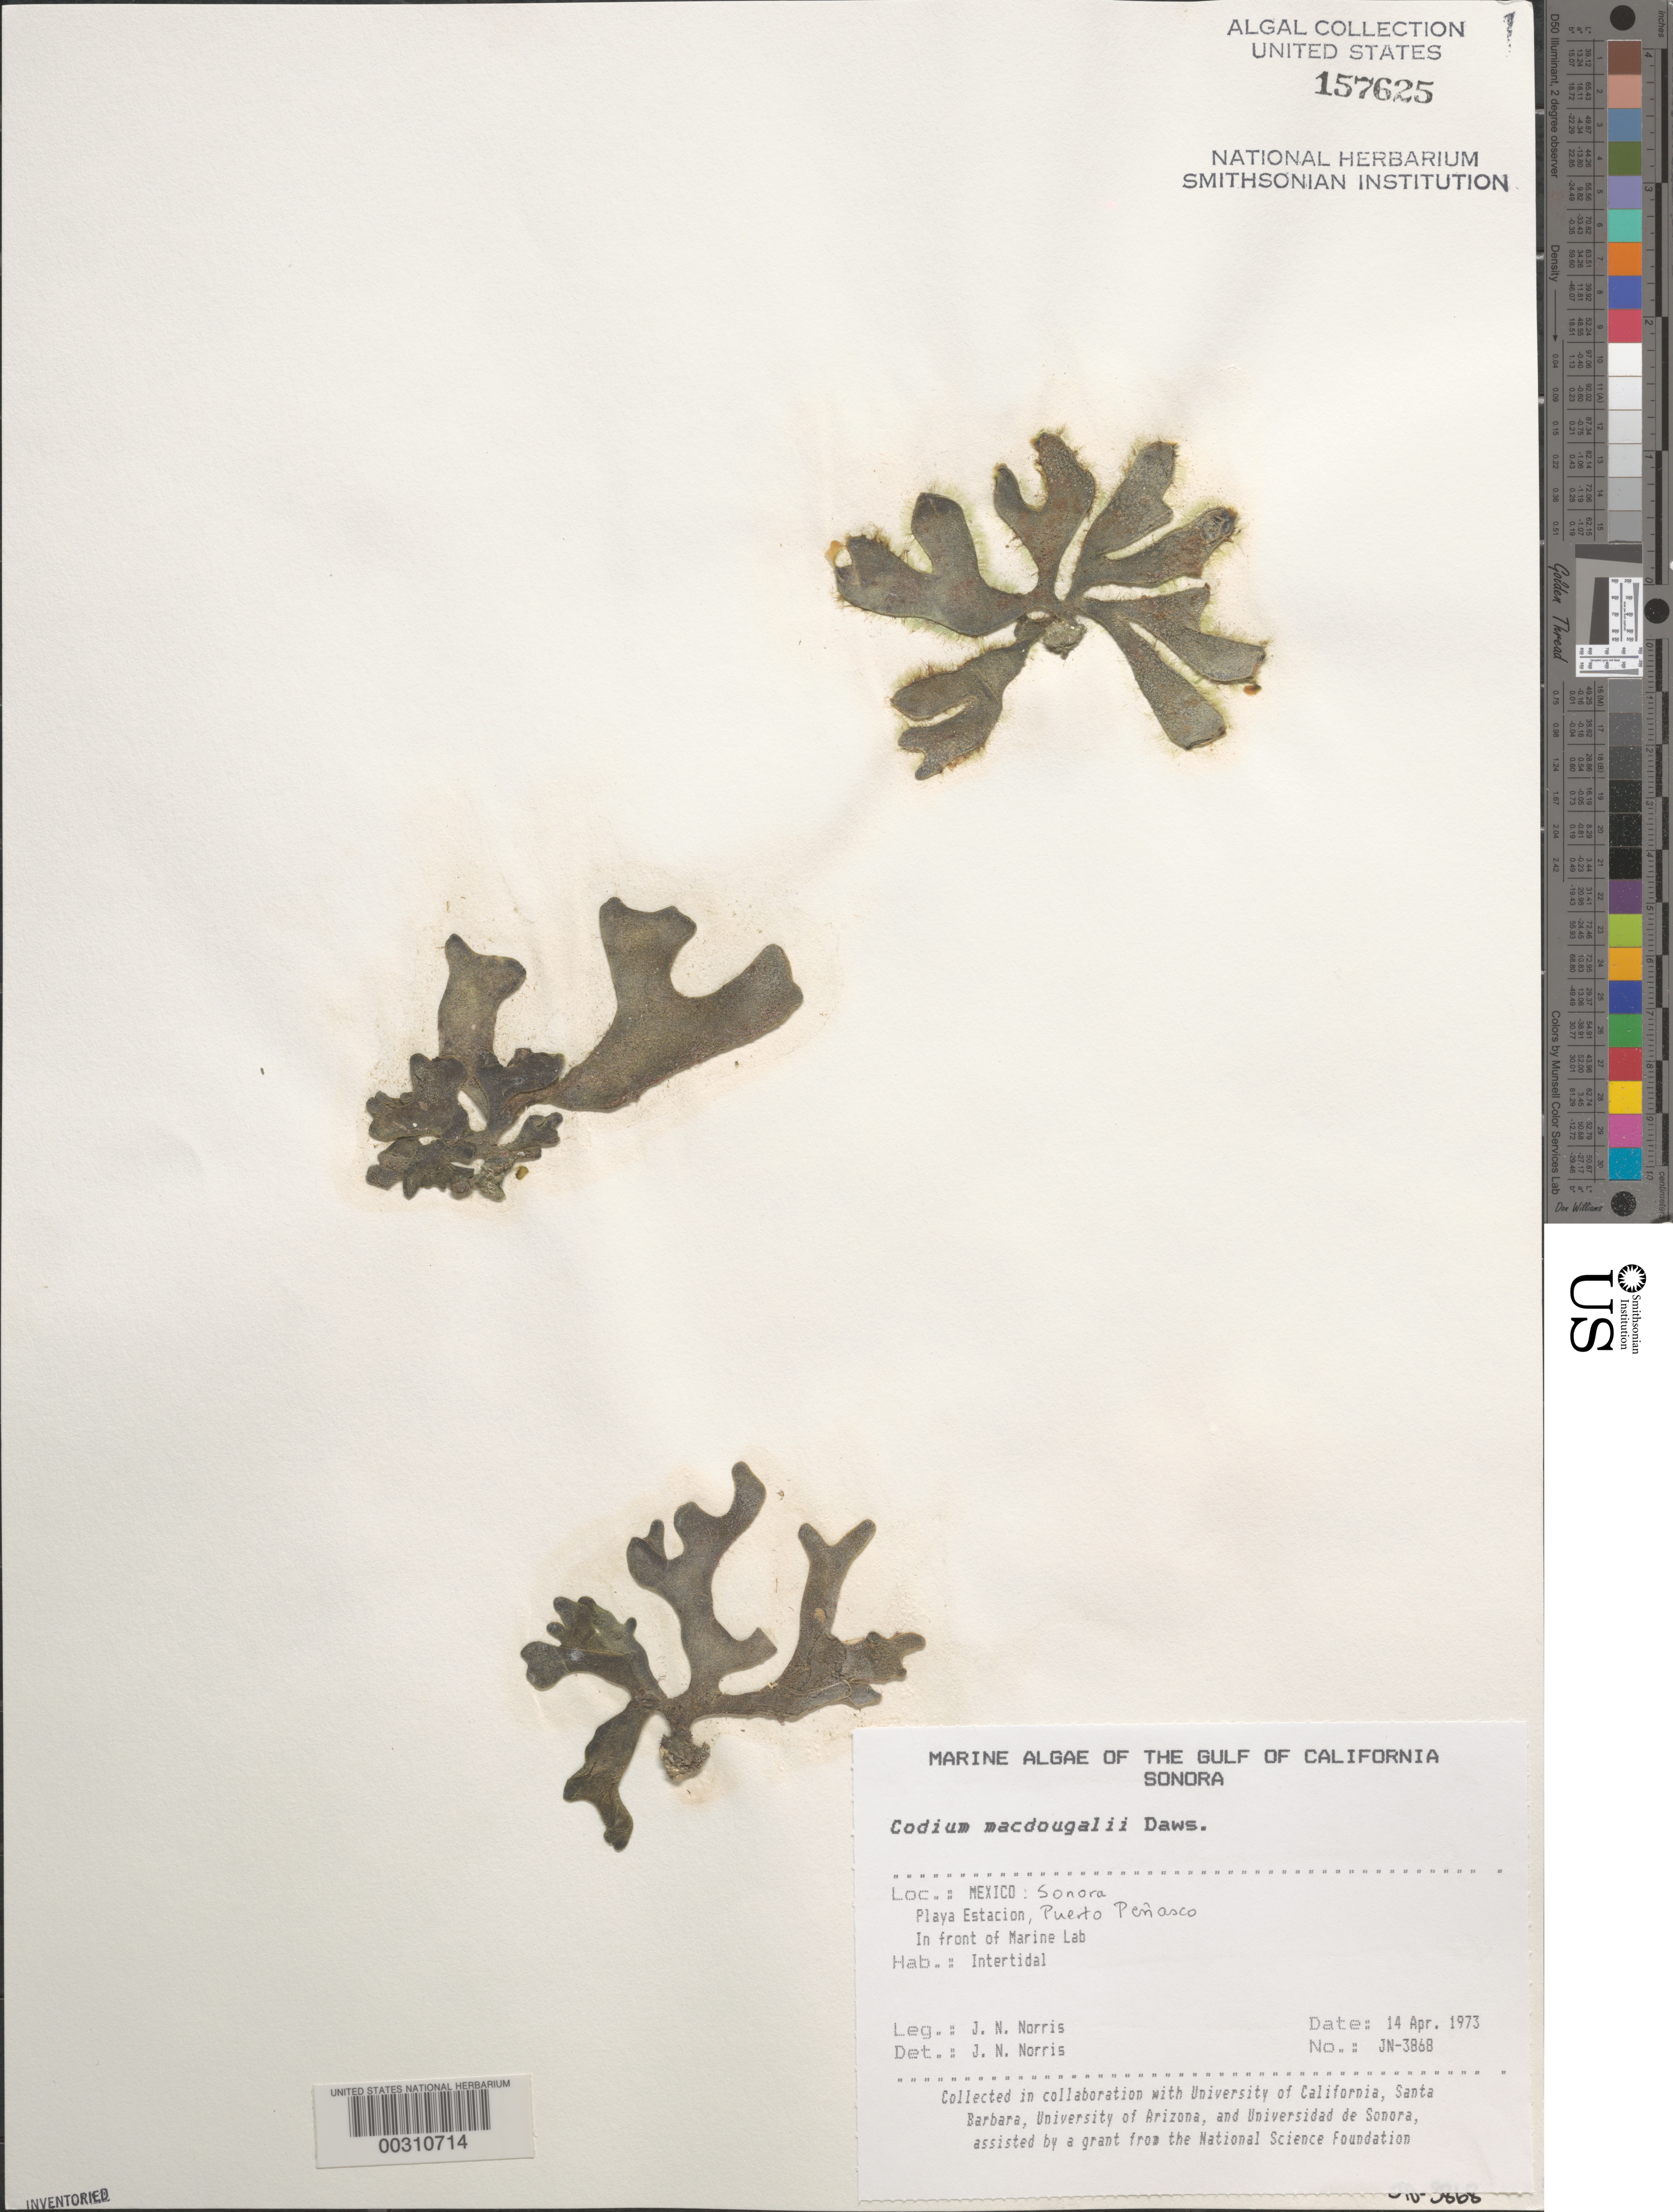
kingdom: Plantae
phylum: Chlorophyta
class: Ulvophyceae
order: Bryopsidales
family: Codiaceae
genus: Codium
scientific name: Codium brandegeei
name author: Setch. & N.L. Gardner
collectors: J. N. Norris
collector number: JN-3868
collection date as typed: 14 Apr 1973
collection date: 1973-04-14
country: Mexico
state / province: Sonora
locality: Playa Estacion, Puerto Penasco, marine laboratory shore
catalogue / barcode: US 157625